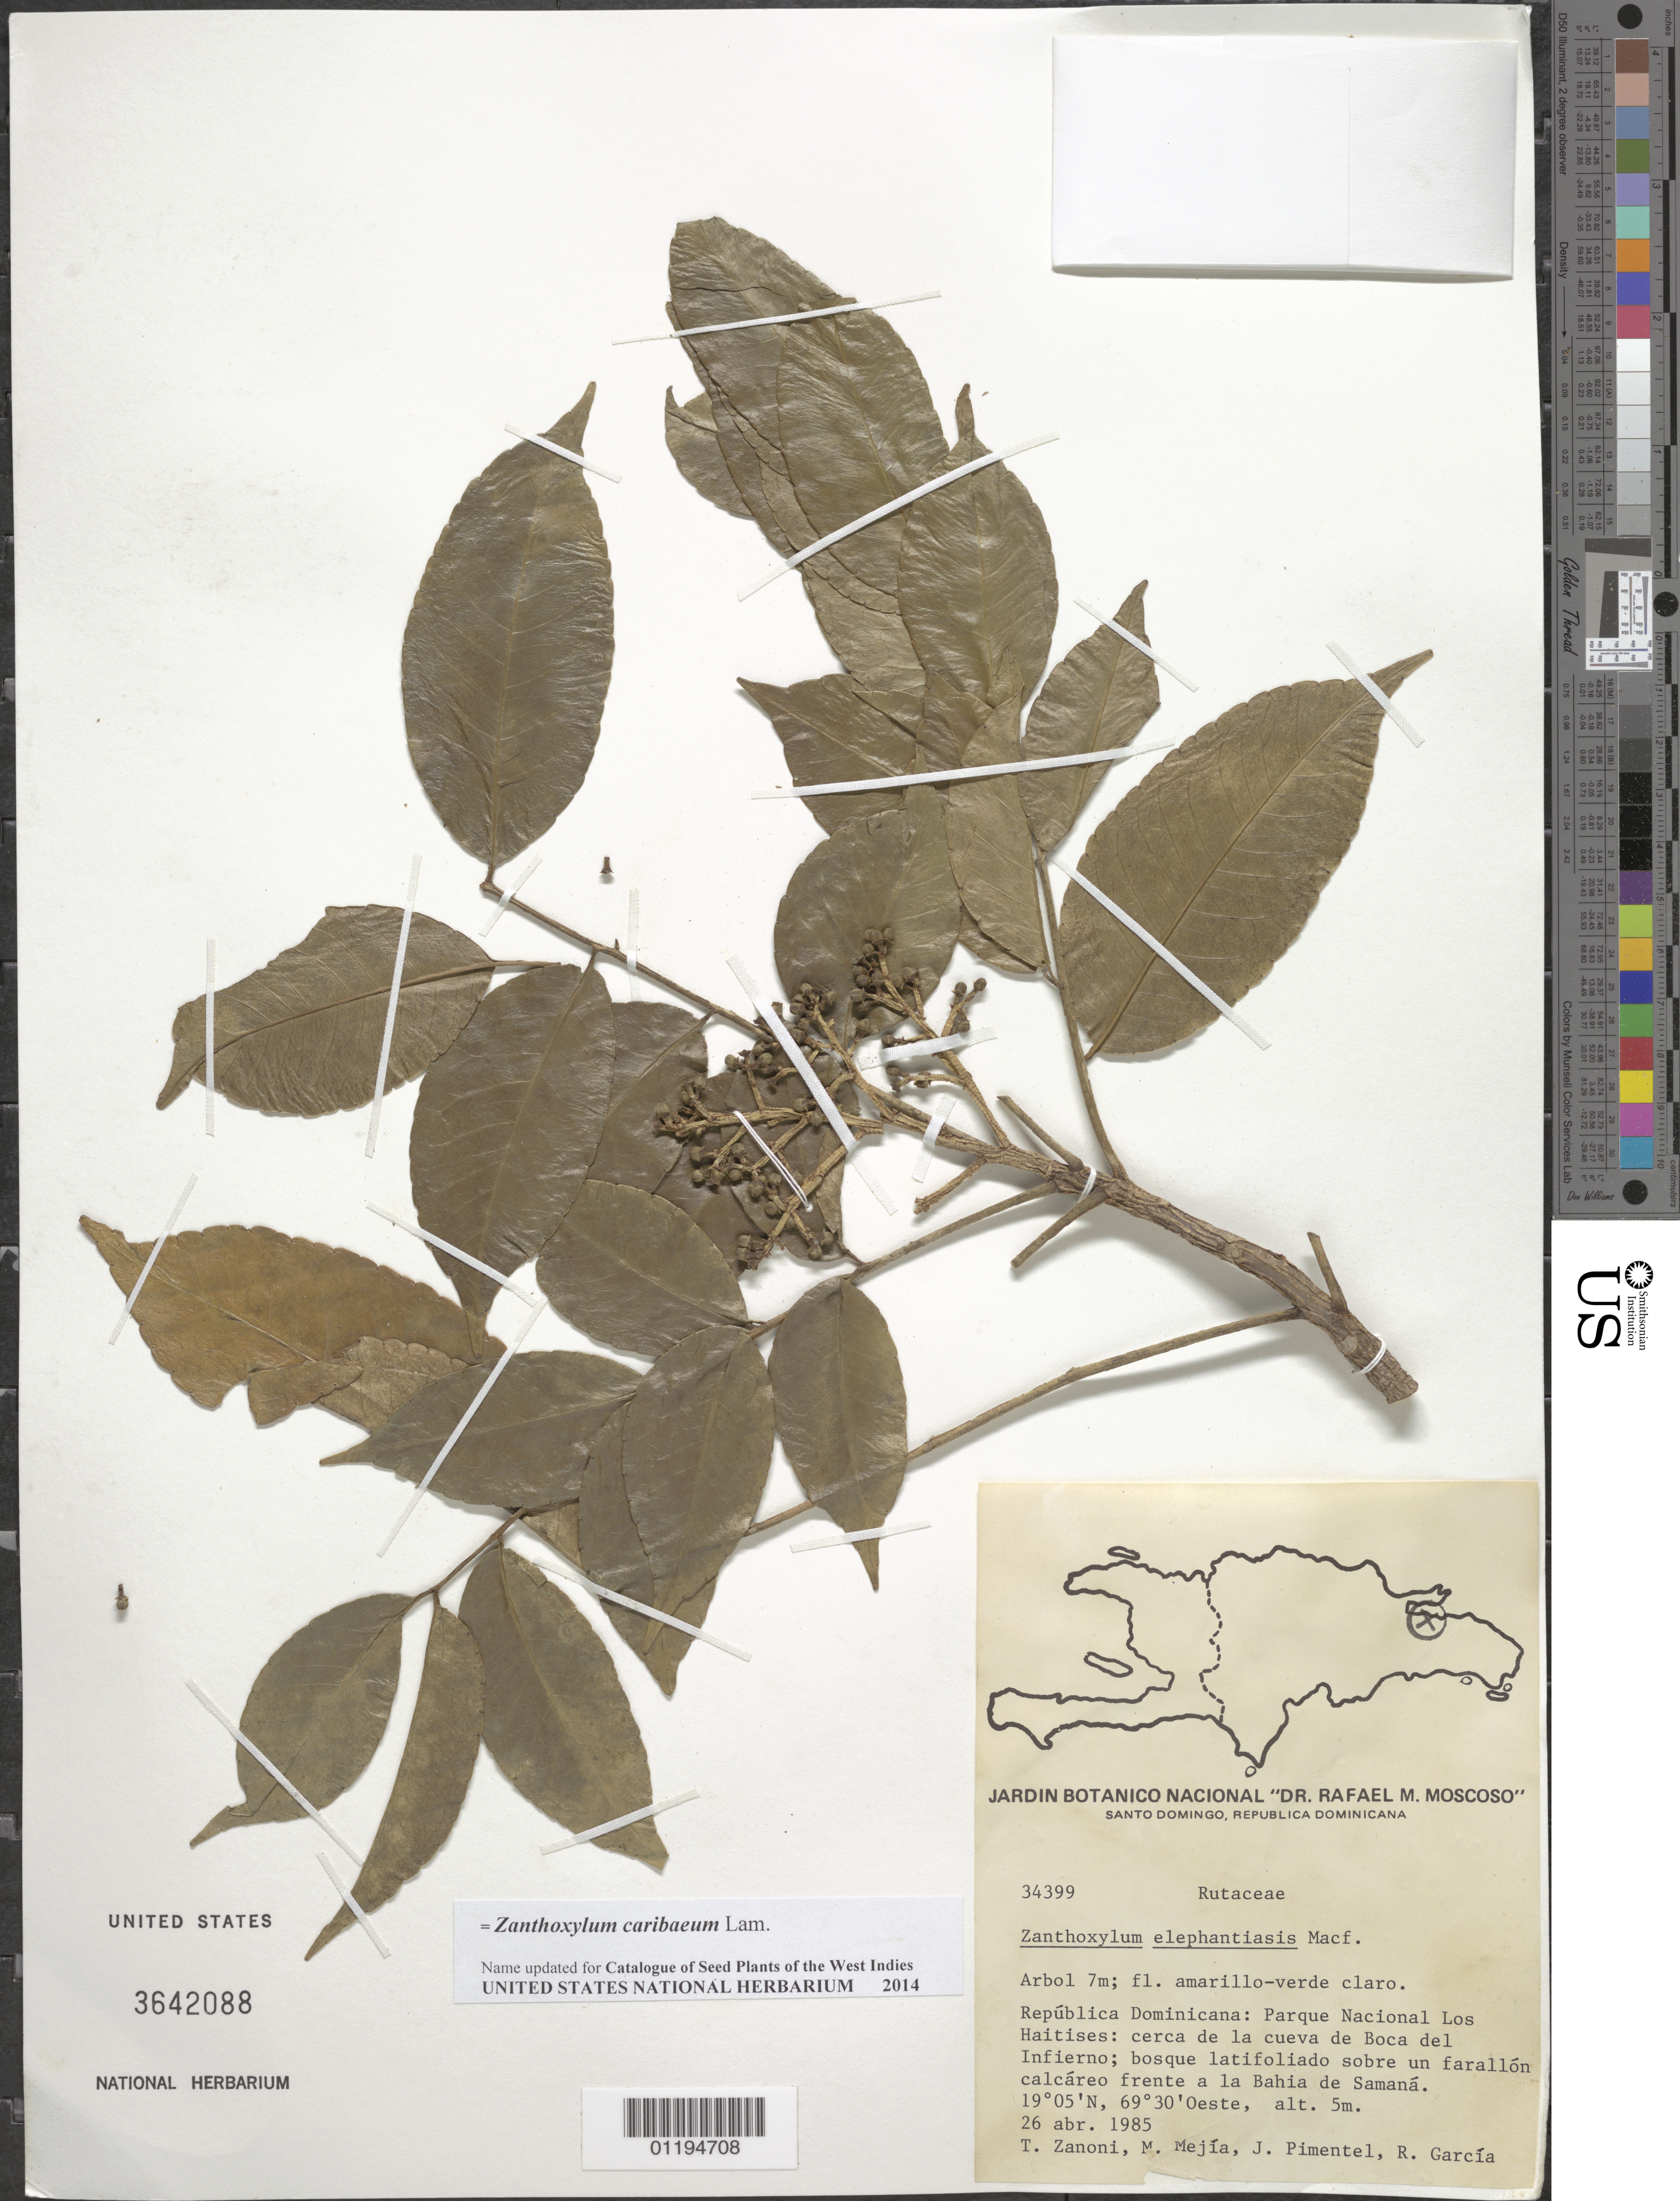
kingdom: Plantae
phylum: Tracheophyta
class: Magnoliopsida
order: Sapindales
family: Rutaceae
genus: Zanthoxylum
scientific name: Zanthoxylum caribaeum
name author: Lam.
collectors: T. A. Zanoni, M. Mejia, J. Pimental & R. Garcia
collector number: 34399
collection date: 1985-04-26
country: Dominican Republic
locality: Los Haities National Park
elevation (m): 5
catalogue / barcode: US 3642088